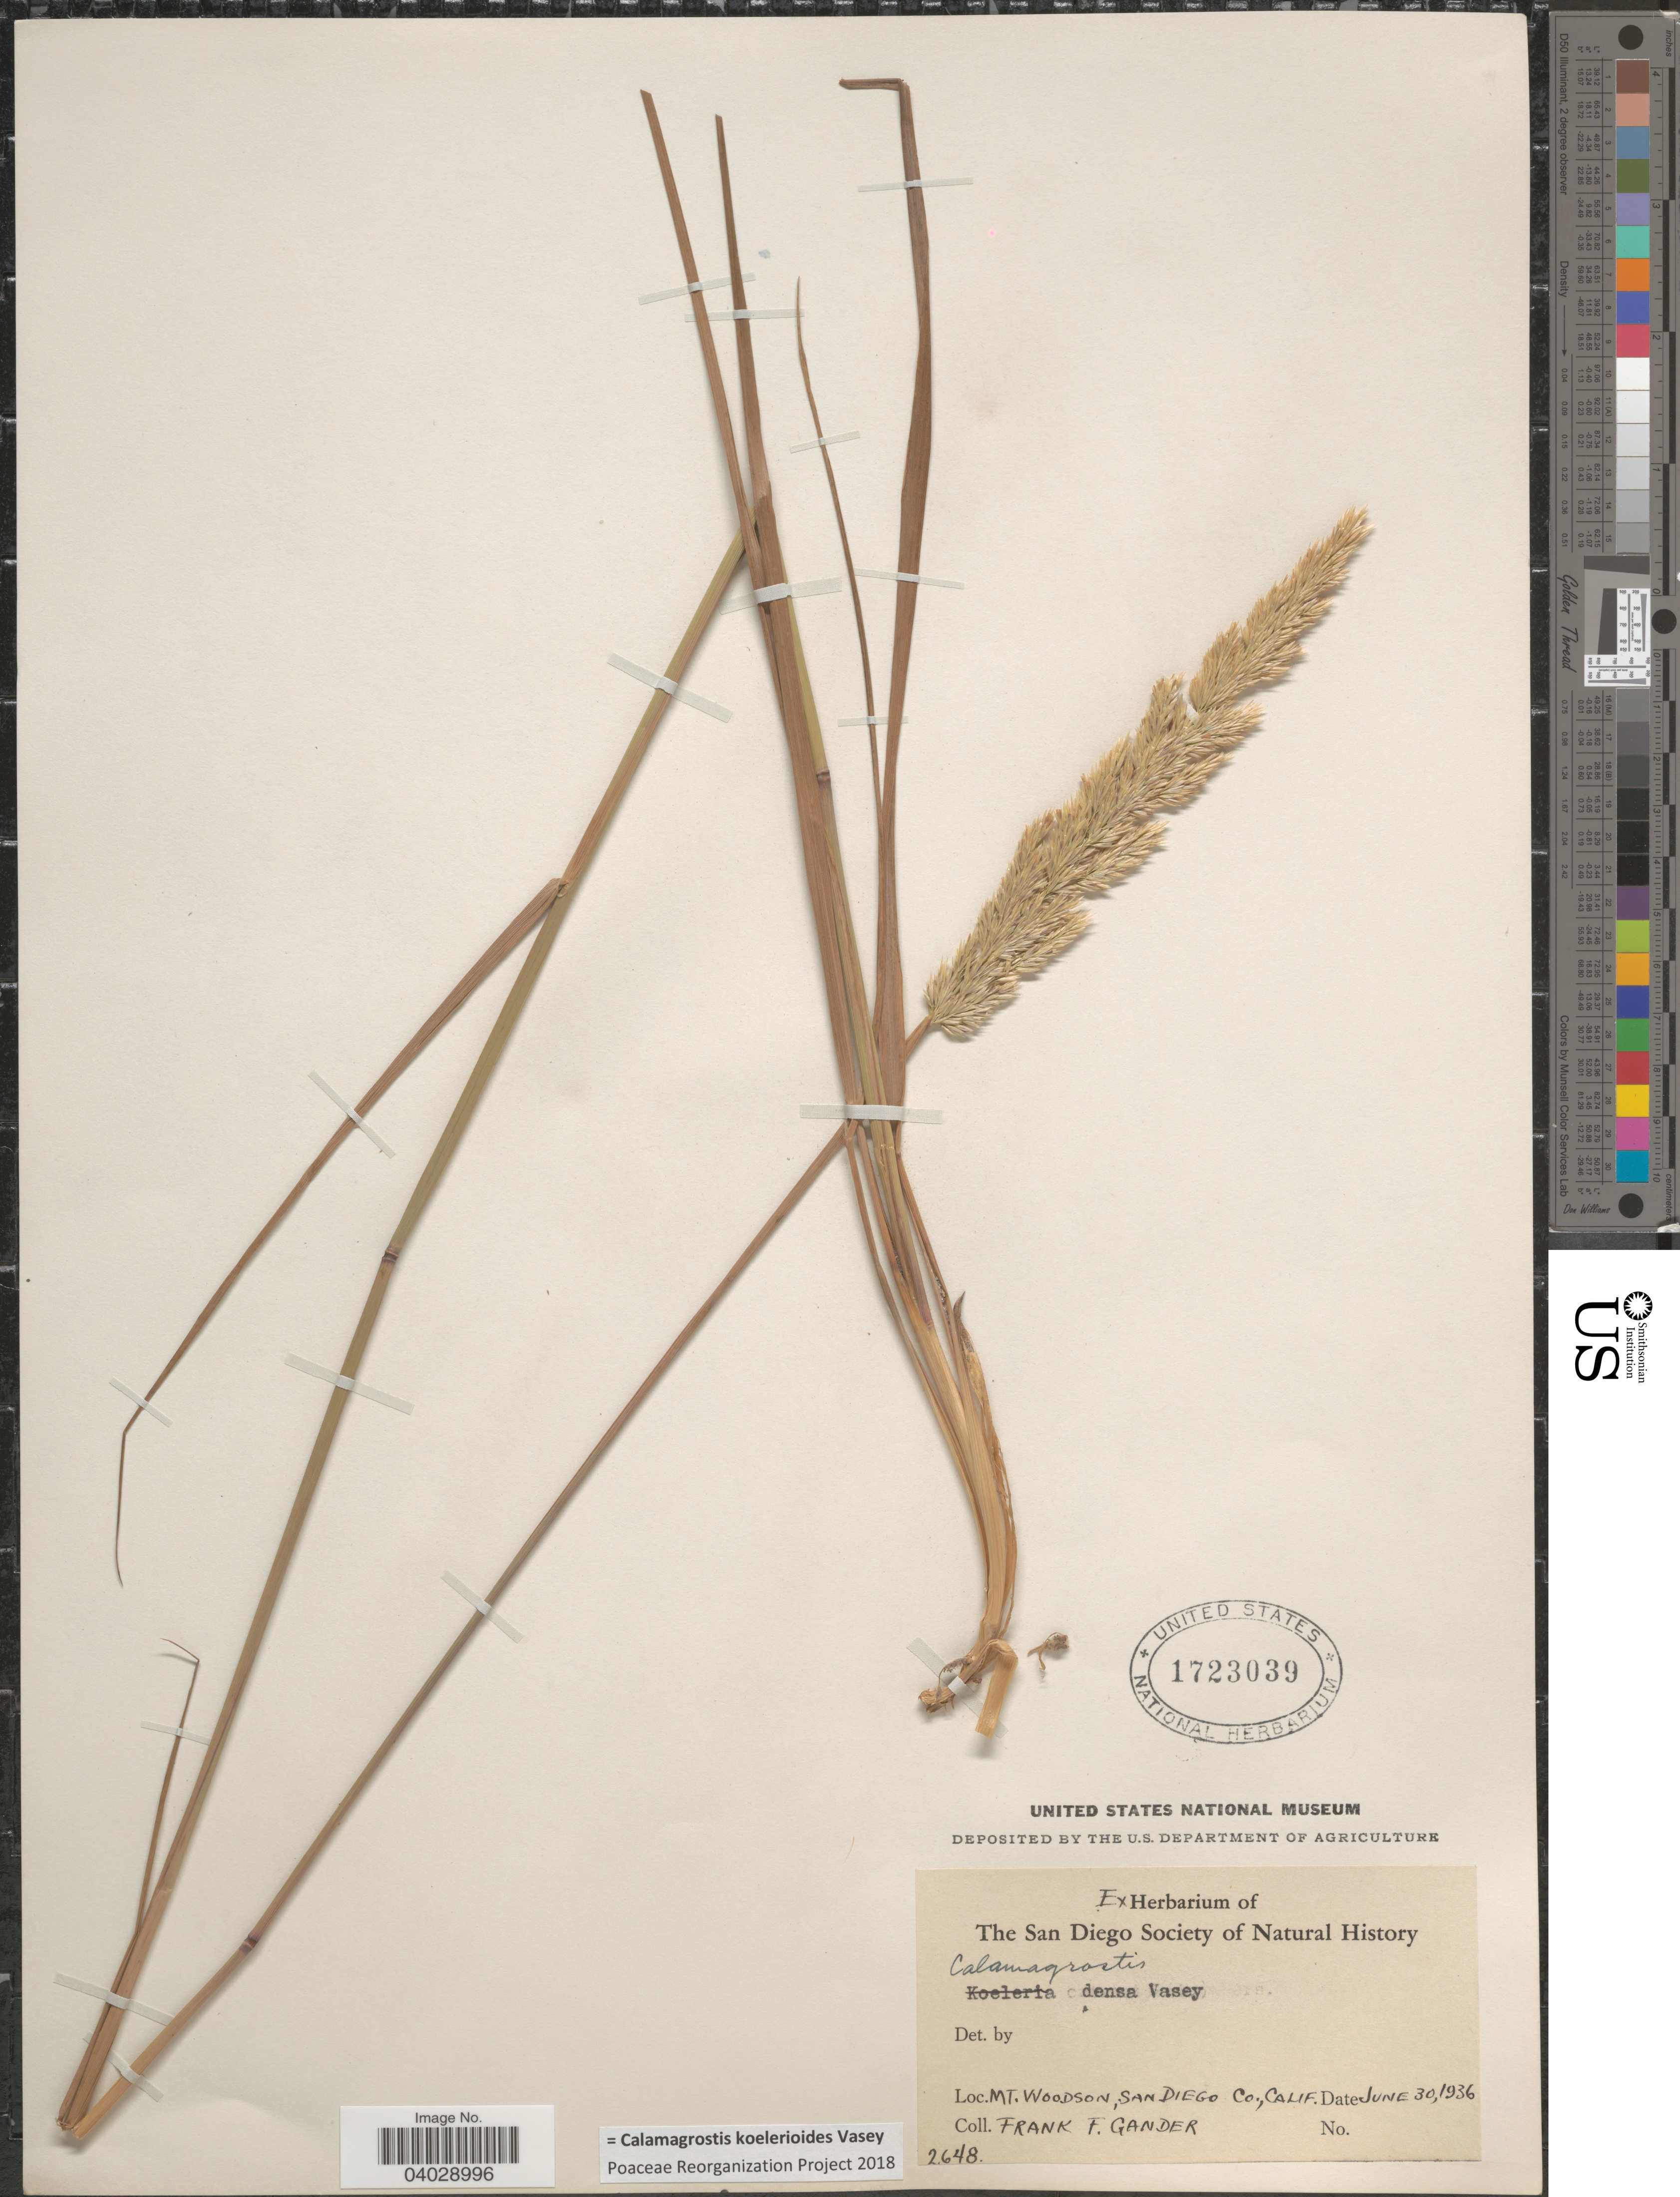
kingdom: Plantae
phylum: Tracheophyta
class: Liliopsida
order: Poales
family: Poaceae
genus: Calamagrostis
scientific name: Calamagrostis koelerioides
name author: Vasey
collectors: F. Gander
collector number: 2648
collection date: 1936-06-30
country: United States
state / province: California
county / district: San Diego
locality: Mt. Woodson, San Diego Co.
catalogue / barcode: US 1723039